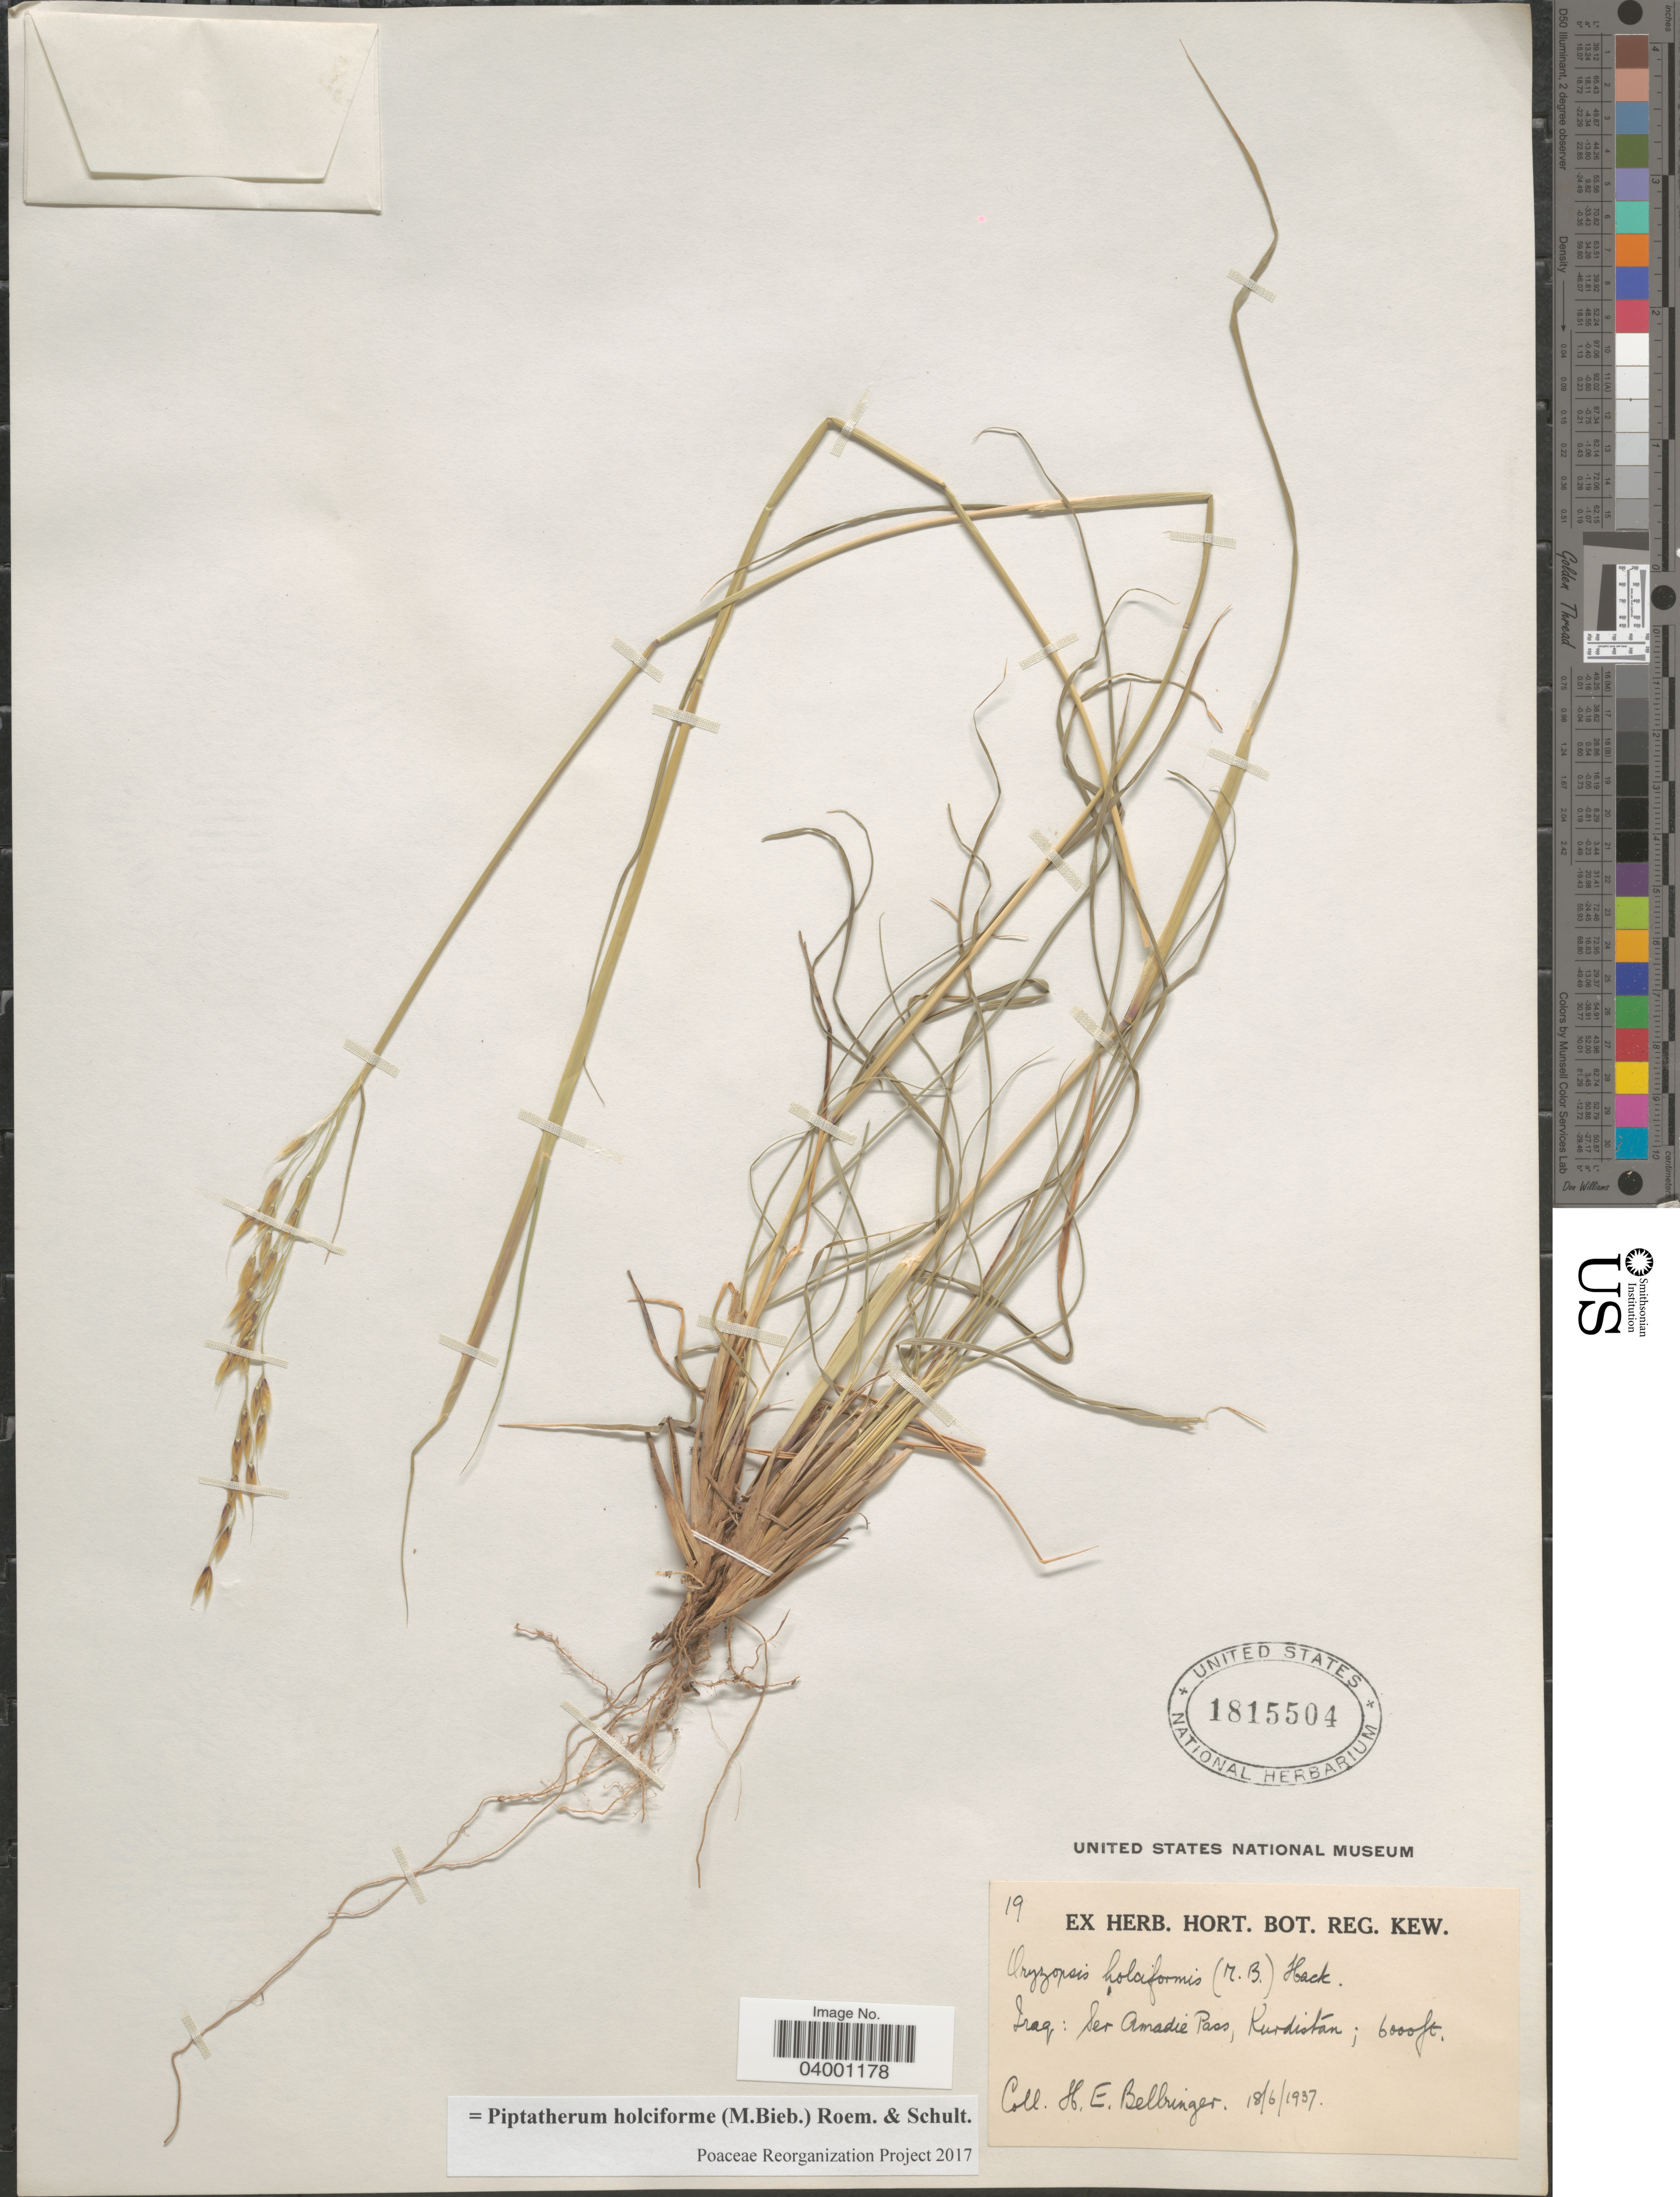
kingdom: Plantae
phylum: Tracheophyta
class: Liliopsida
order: Poales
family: Poaceae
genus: Piptatherum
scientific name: Piptatherum holciforme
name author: (M. Bieb.) Roem. & Schult.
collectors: H. Bellringer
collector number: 19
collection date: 1937-06-18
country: Iraq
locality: Ser Amadie Pass, Kurdistan.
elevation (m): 1829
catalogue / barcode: US 1815504